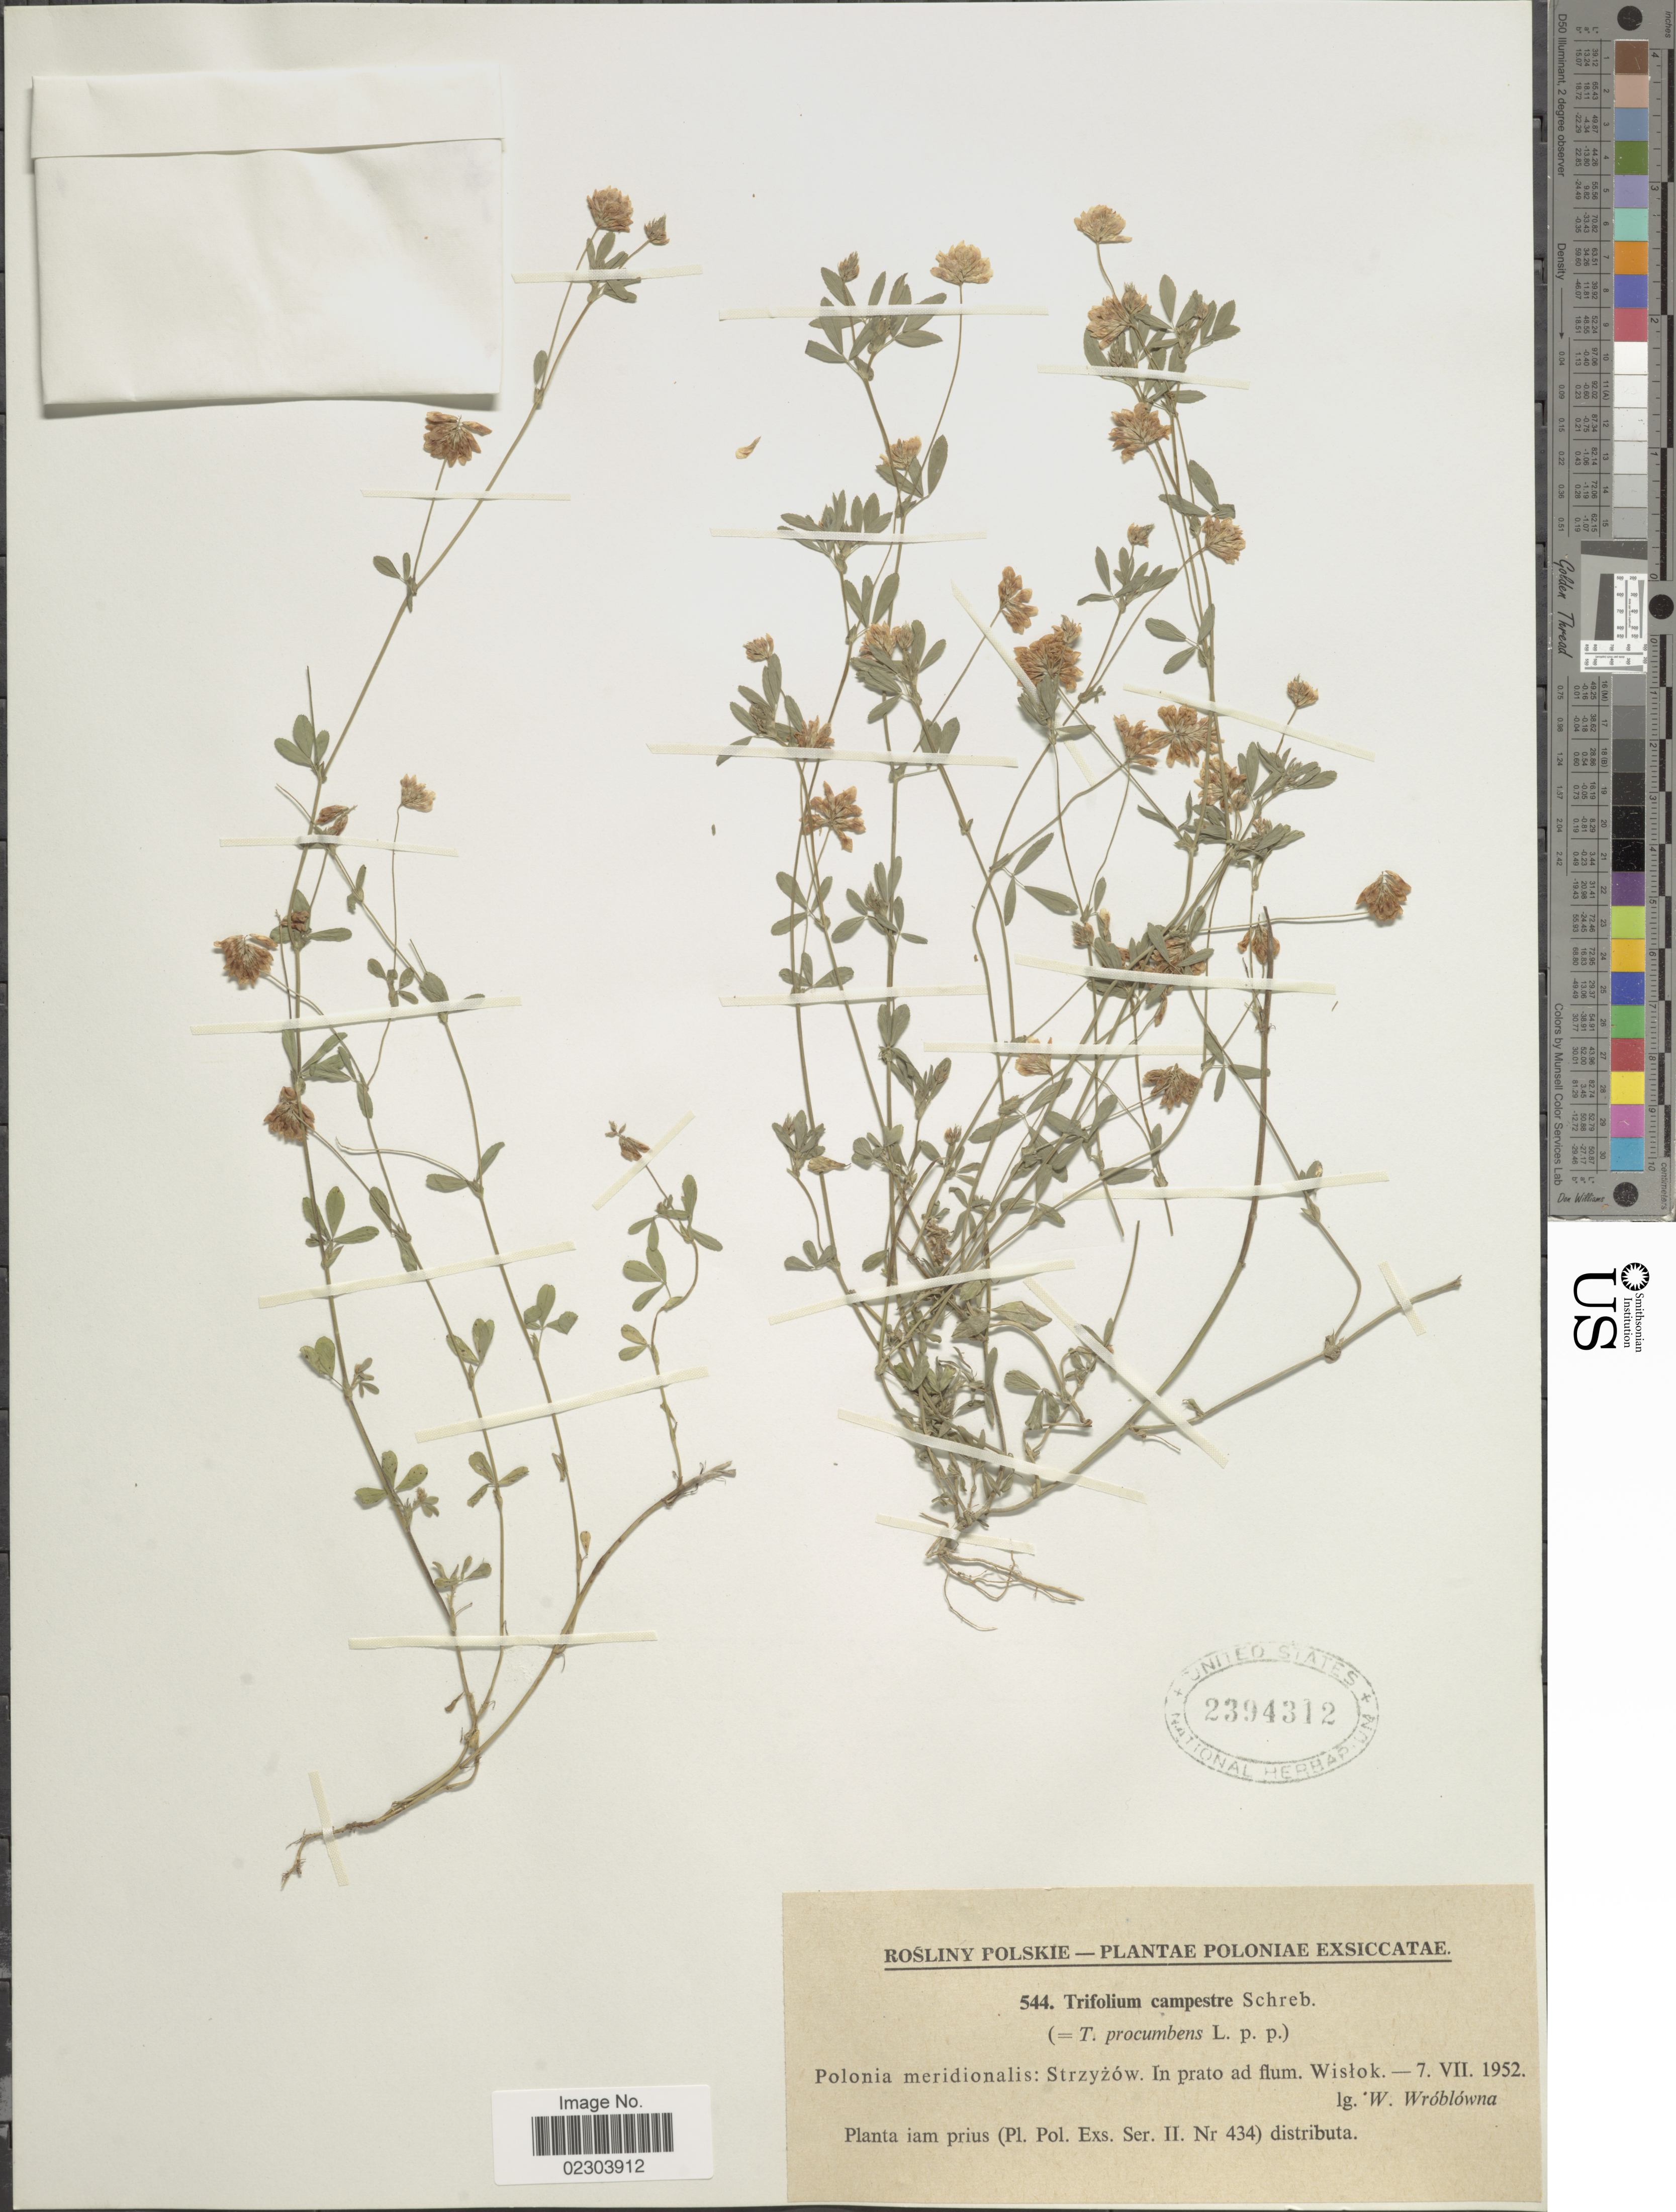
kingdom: Plantae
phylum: Tracheophyta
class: Magnoliopsida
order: Fabales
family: Fabaceae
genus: Trifolium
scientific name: Trifolium campestre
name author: Schreb.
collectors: W. Wróblówna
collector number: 544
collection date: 1952-07-07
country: Poland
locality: Polonia meridionalis: Stryzyzow, in prato ad flum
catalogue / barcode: US 2394312